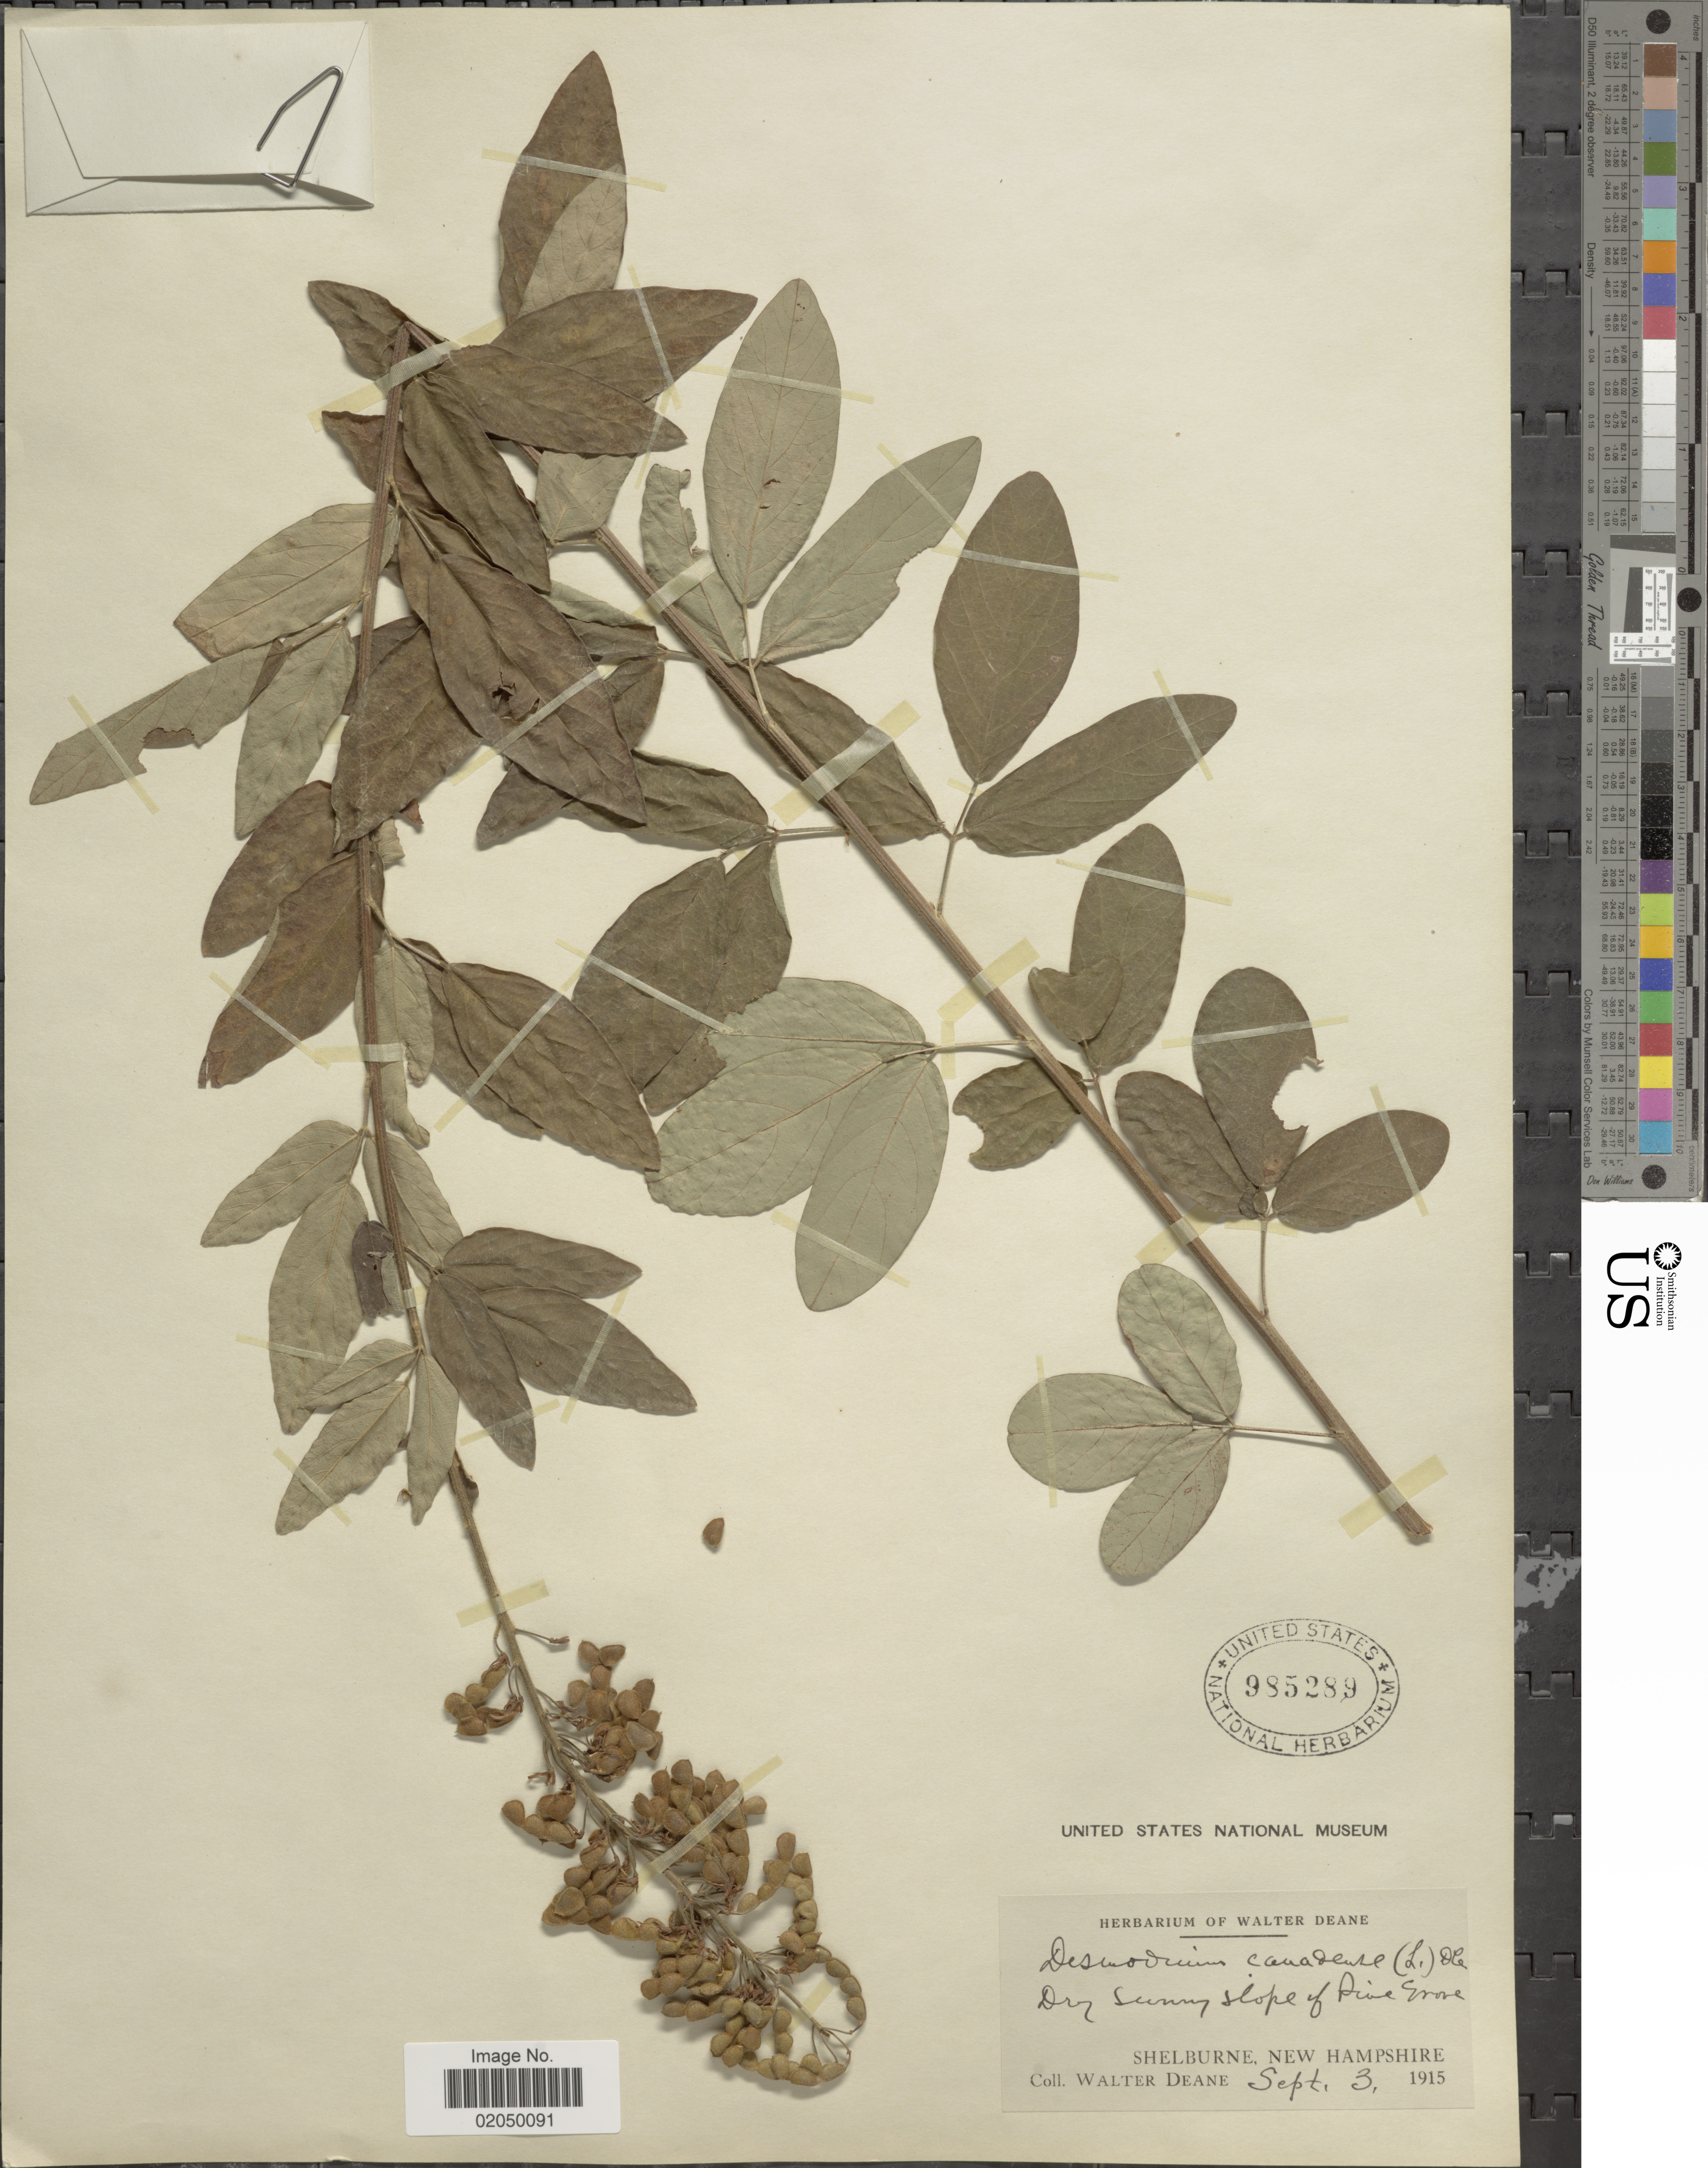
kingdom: Plantae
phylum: Tracheophyta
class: Magnoliopsida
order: Fabales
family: Fabaceae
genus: Desmodium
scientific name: Desmodium canadense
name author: (L.) DC.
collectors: W. Deane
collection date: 1915-09-03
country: United States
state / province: New Hampshire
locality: Dry sunny slope of Pine Grove. Shelburne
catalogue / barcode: US 985289